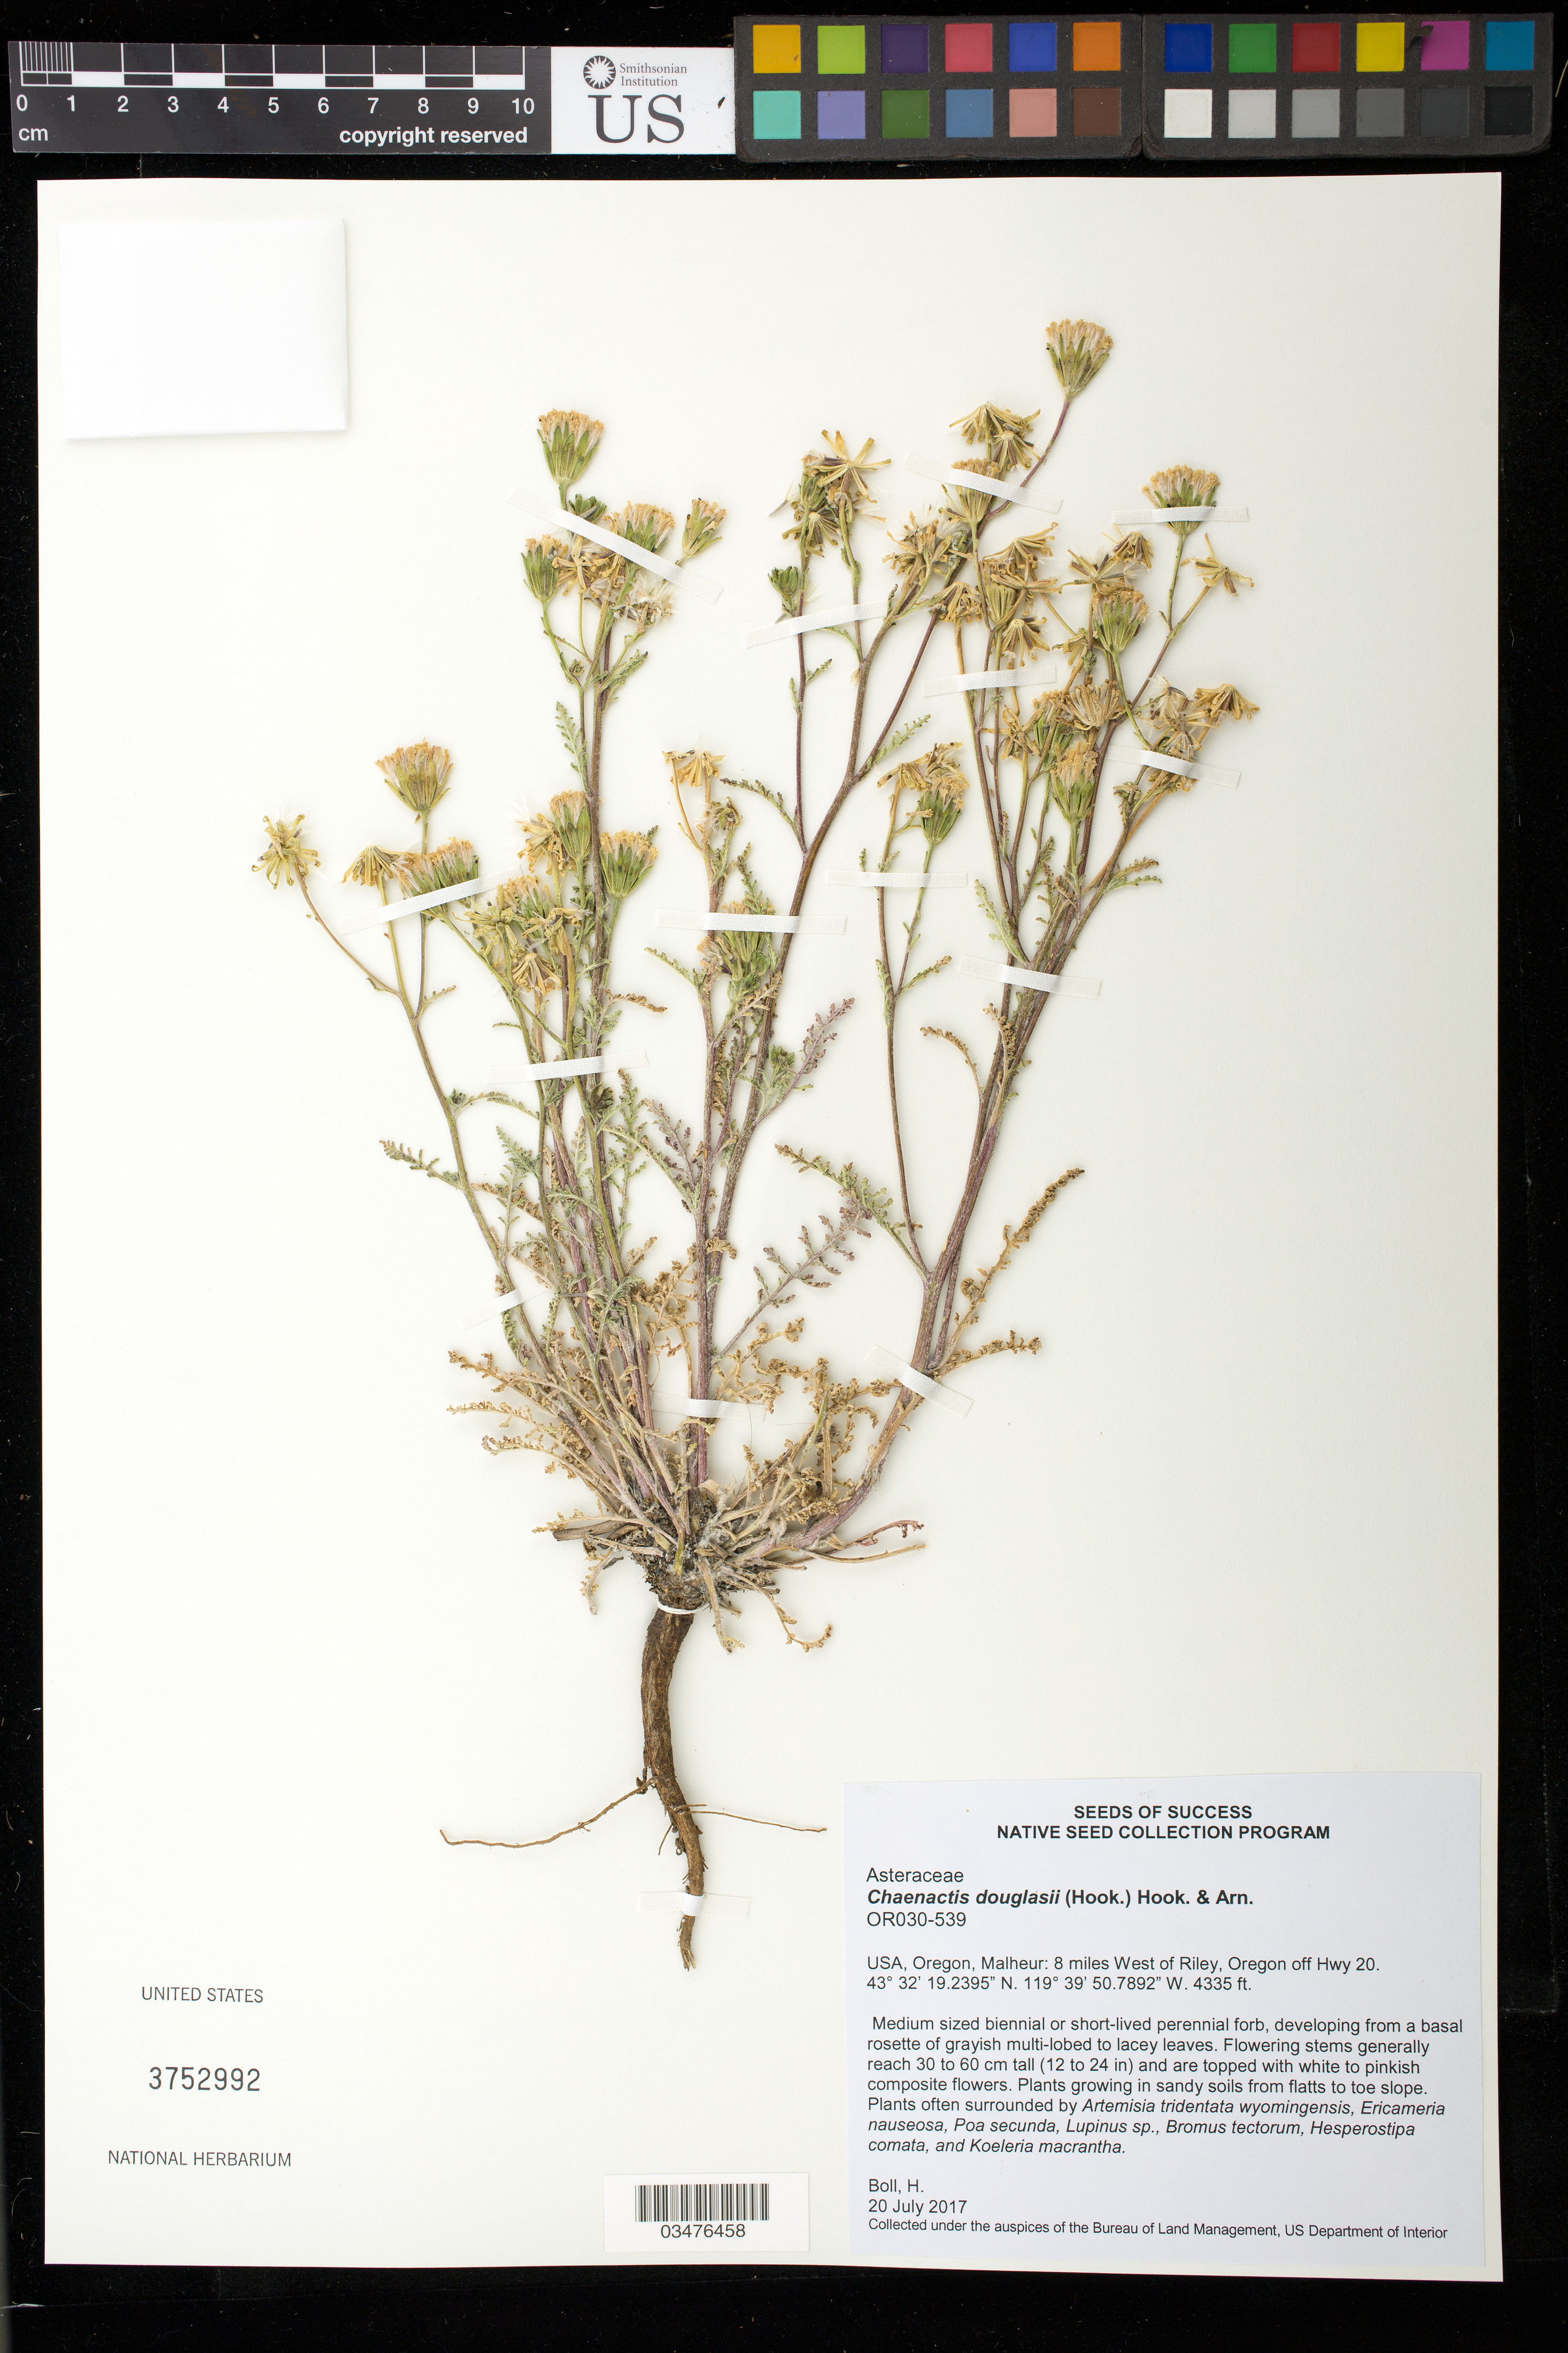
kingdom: Plantae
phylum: Tracheophyta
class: Magnoliopsida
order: Asterales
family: Asteraceae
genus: Chaenactis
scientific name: Chaenactis douglasii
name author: Hook. & Arn.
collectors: H. Boll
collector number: OR030-539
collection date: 2017-07-20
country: United States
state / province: Oregon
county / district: Malheur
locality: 8 mi. W of Riley, off Hwy 20.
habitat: Douglasii seems to be found in isolated clumped patches here. Found along roadways and wherever disturbance has occurred at a moderate level resulting in bare soil.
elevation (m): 1321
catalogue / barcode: US 3752992